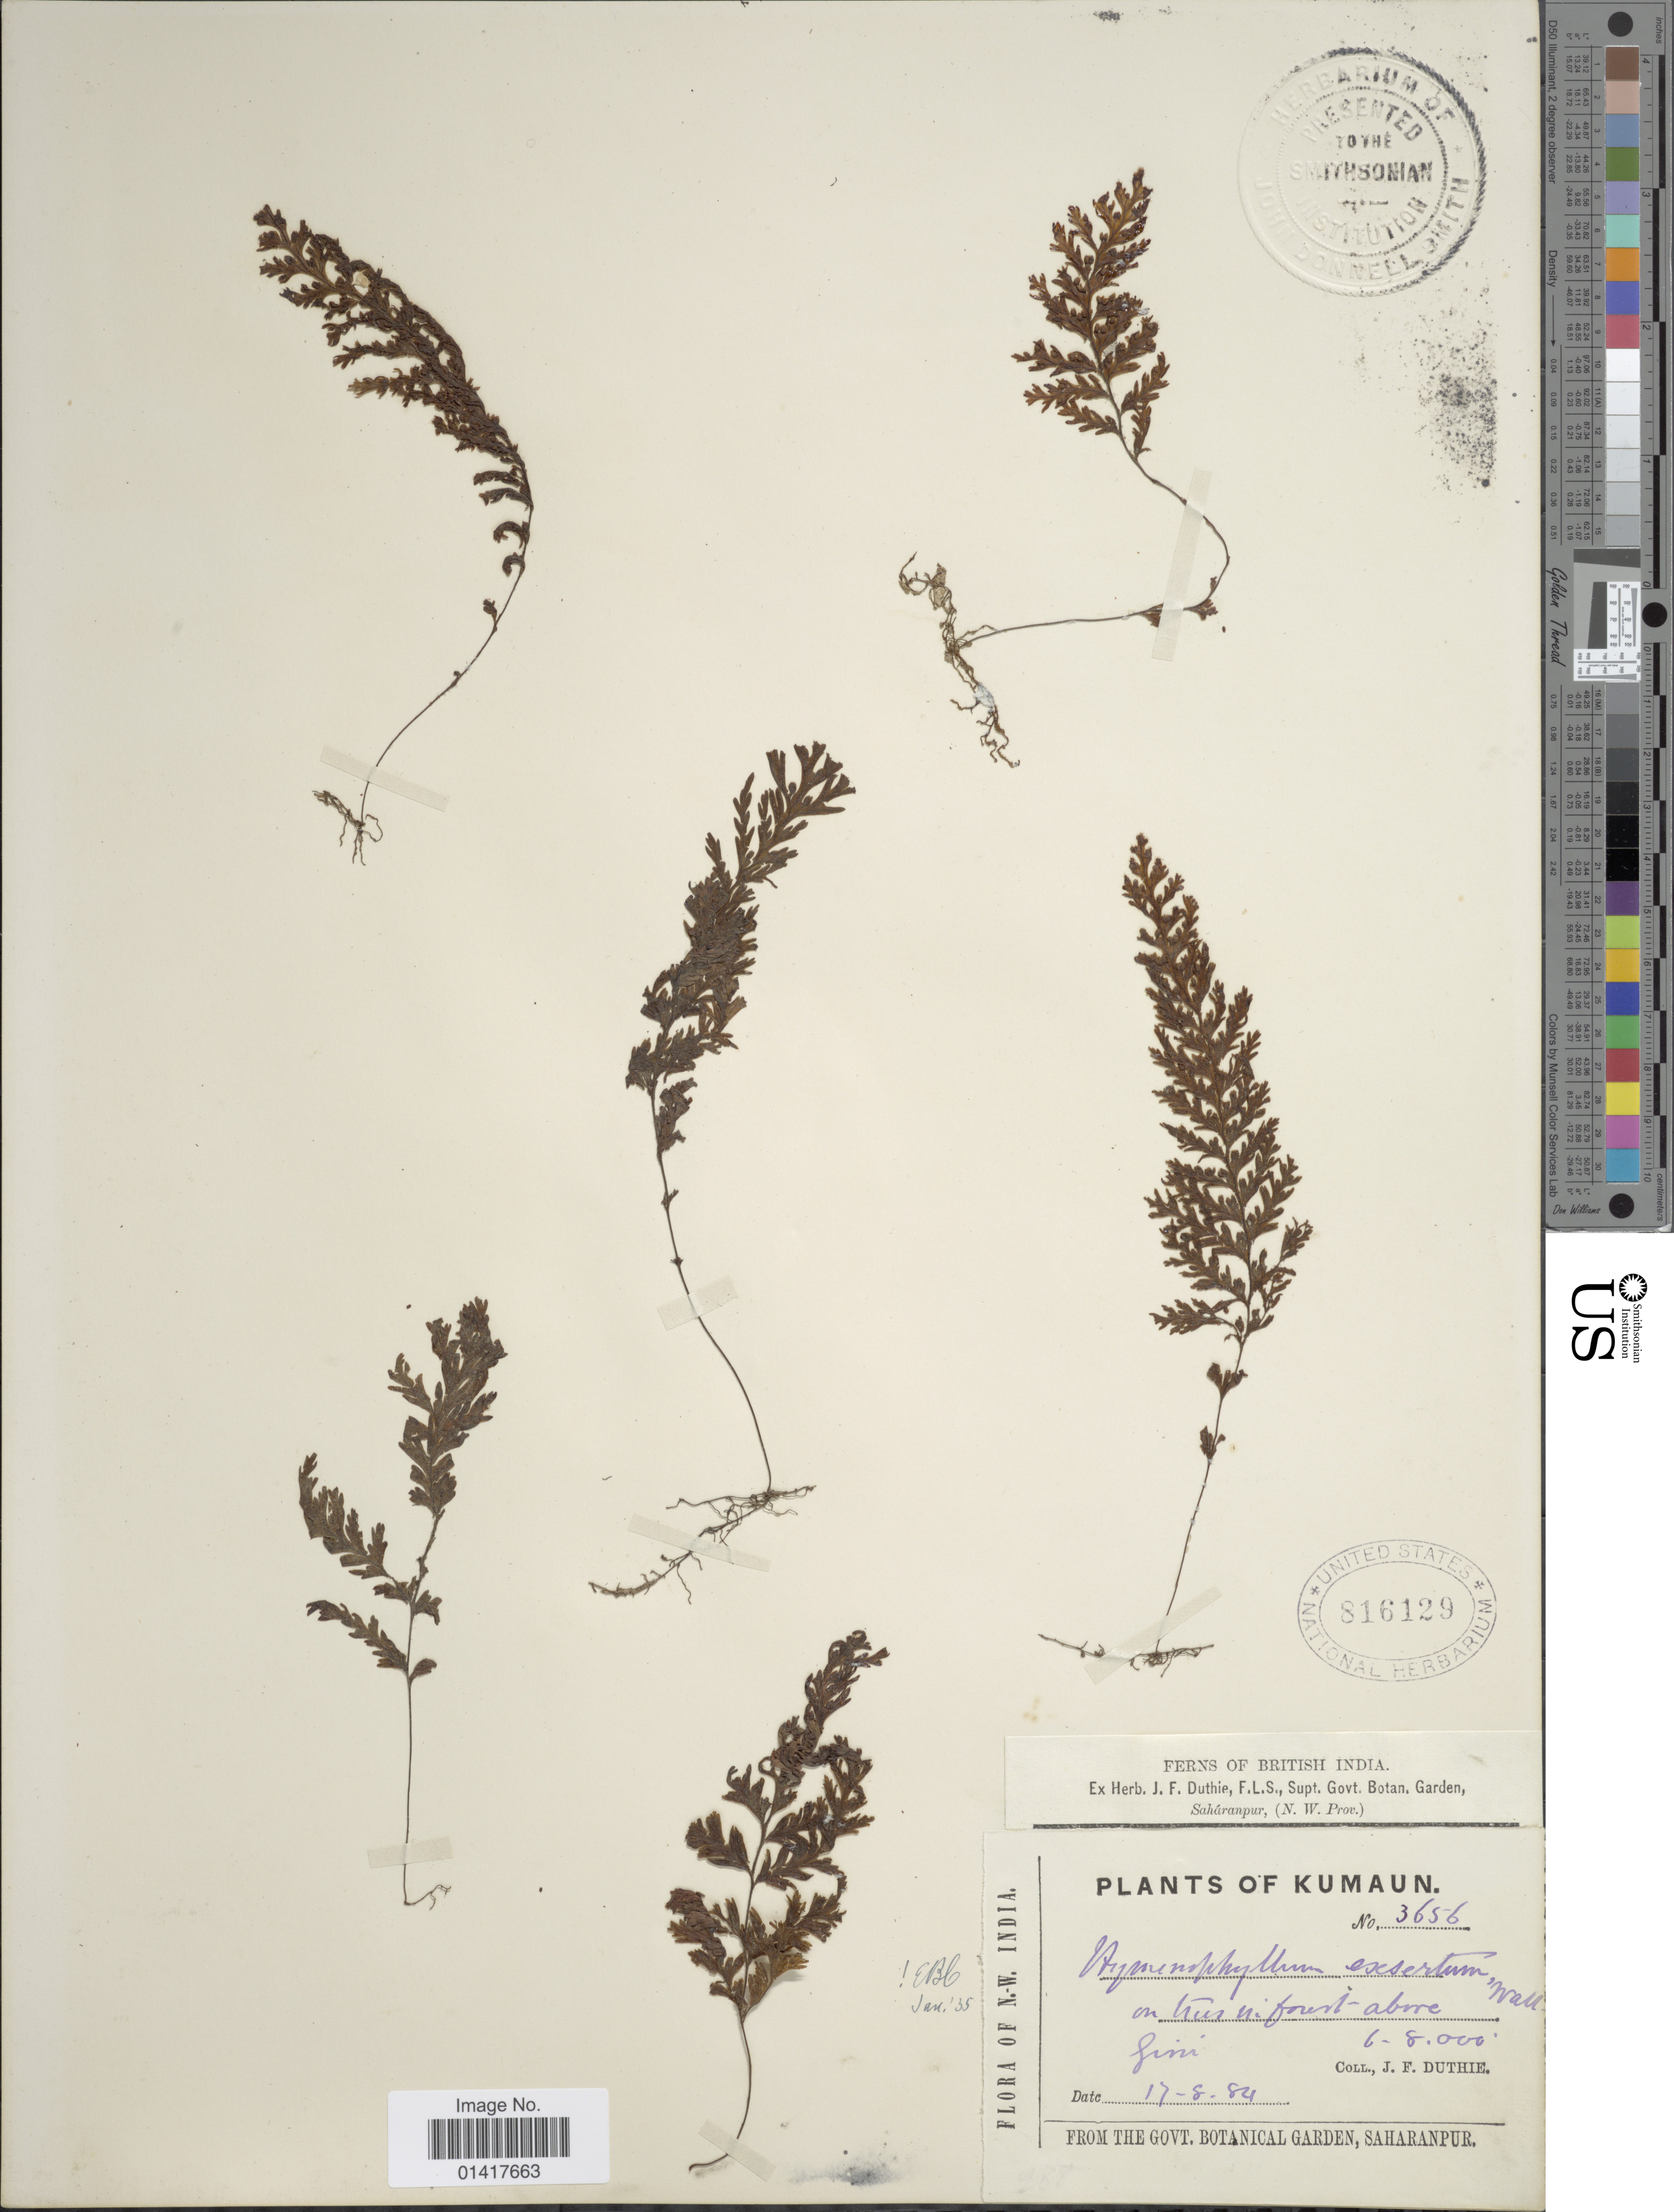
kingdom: Plantae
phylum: Tracheophyta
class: Polypodiopsida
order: Hymenophyllales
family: Hymenophyllaceae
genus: Hymenophyllum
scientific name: Hymenophyllum exsertum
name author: Wall. ex Hook.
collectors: J. F. Duthie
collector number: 3656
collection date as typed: Transcribed d/m/y: 17/8/84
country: India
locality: Kumaun, on trees in forest-above Gini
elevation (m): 1829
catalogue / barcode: US 816129